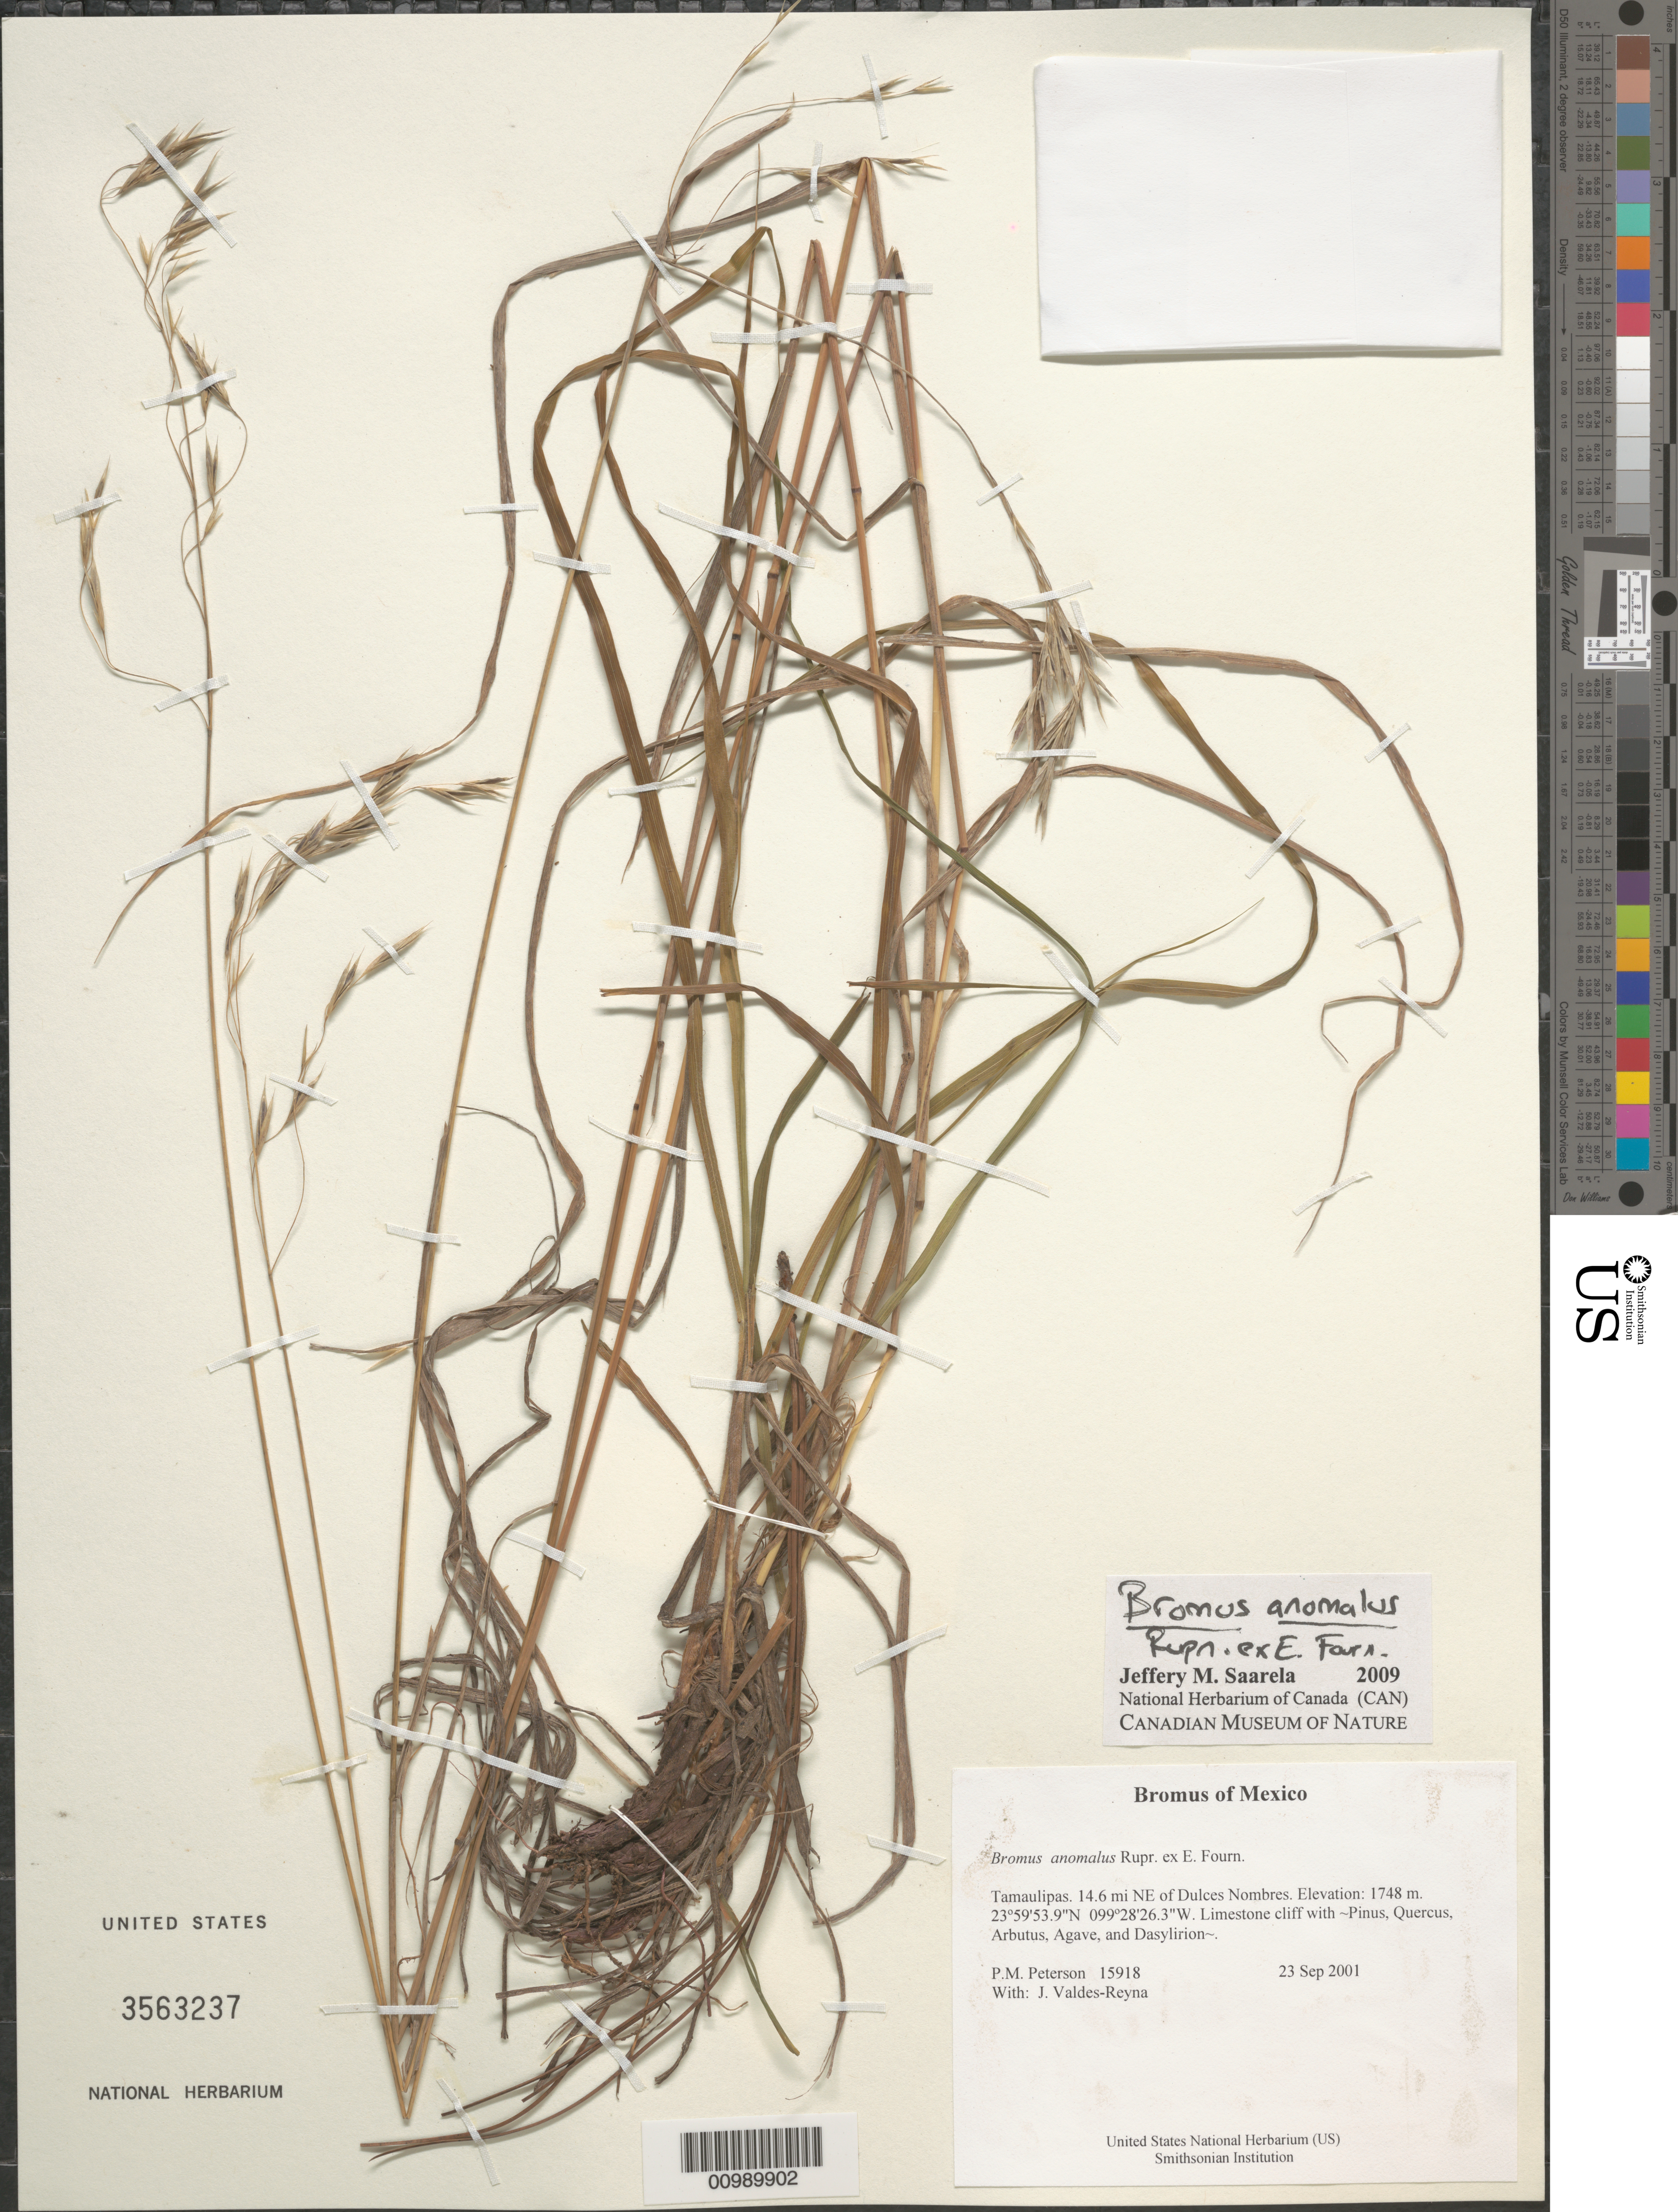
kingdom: Plantae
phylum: Tracheophyta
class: Liliopsida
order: Poales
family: Poaceae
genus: Bromus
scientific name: Bromus anomalus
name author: Rupr. ex E. Fourn.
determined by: Saarela, J. M., (CAN), Canadian Museum of Nature (CANADA)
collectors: P. M. Peterson & J. Valdés-Reyna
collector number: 15918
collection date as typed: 23 Sep 2001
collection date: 2001-09-23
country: Mexico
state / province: Tamaulipas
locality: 14.6 mi NE of Dulces Nombres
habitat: Limestone cliff with ~Pinus, Quercus, Arbutus, Agave, and Dasylirion~.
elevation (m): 1748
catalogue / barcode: US 3563237